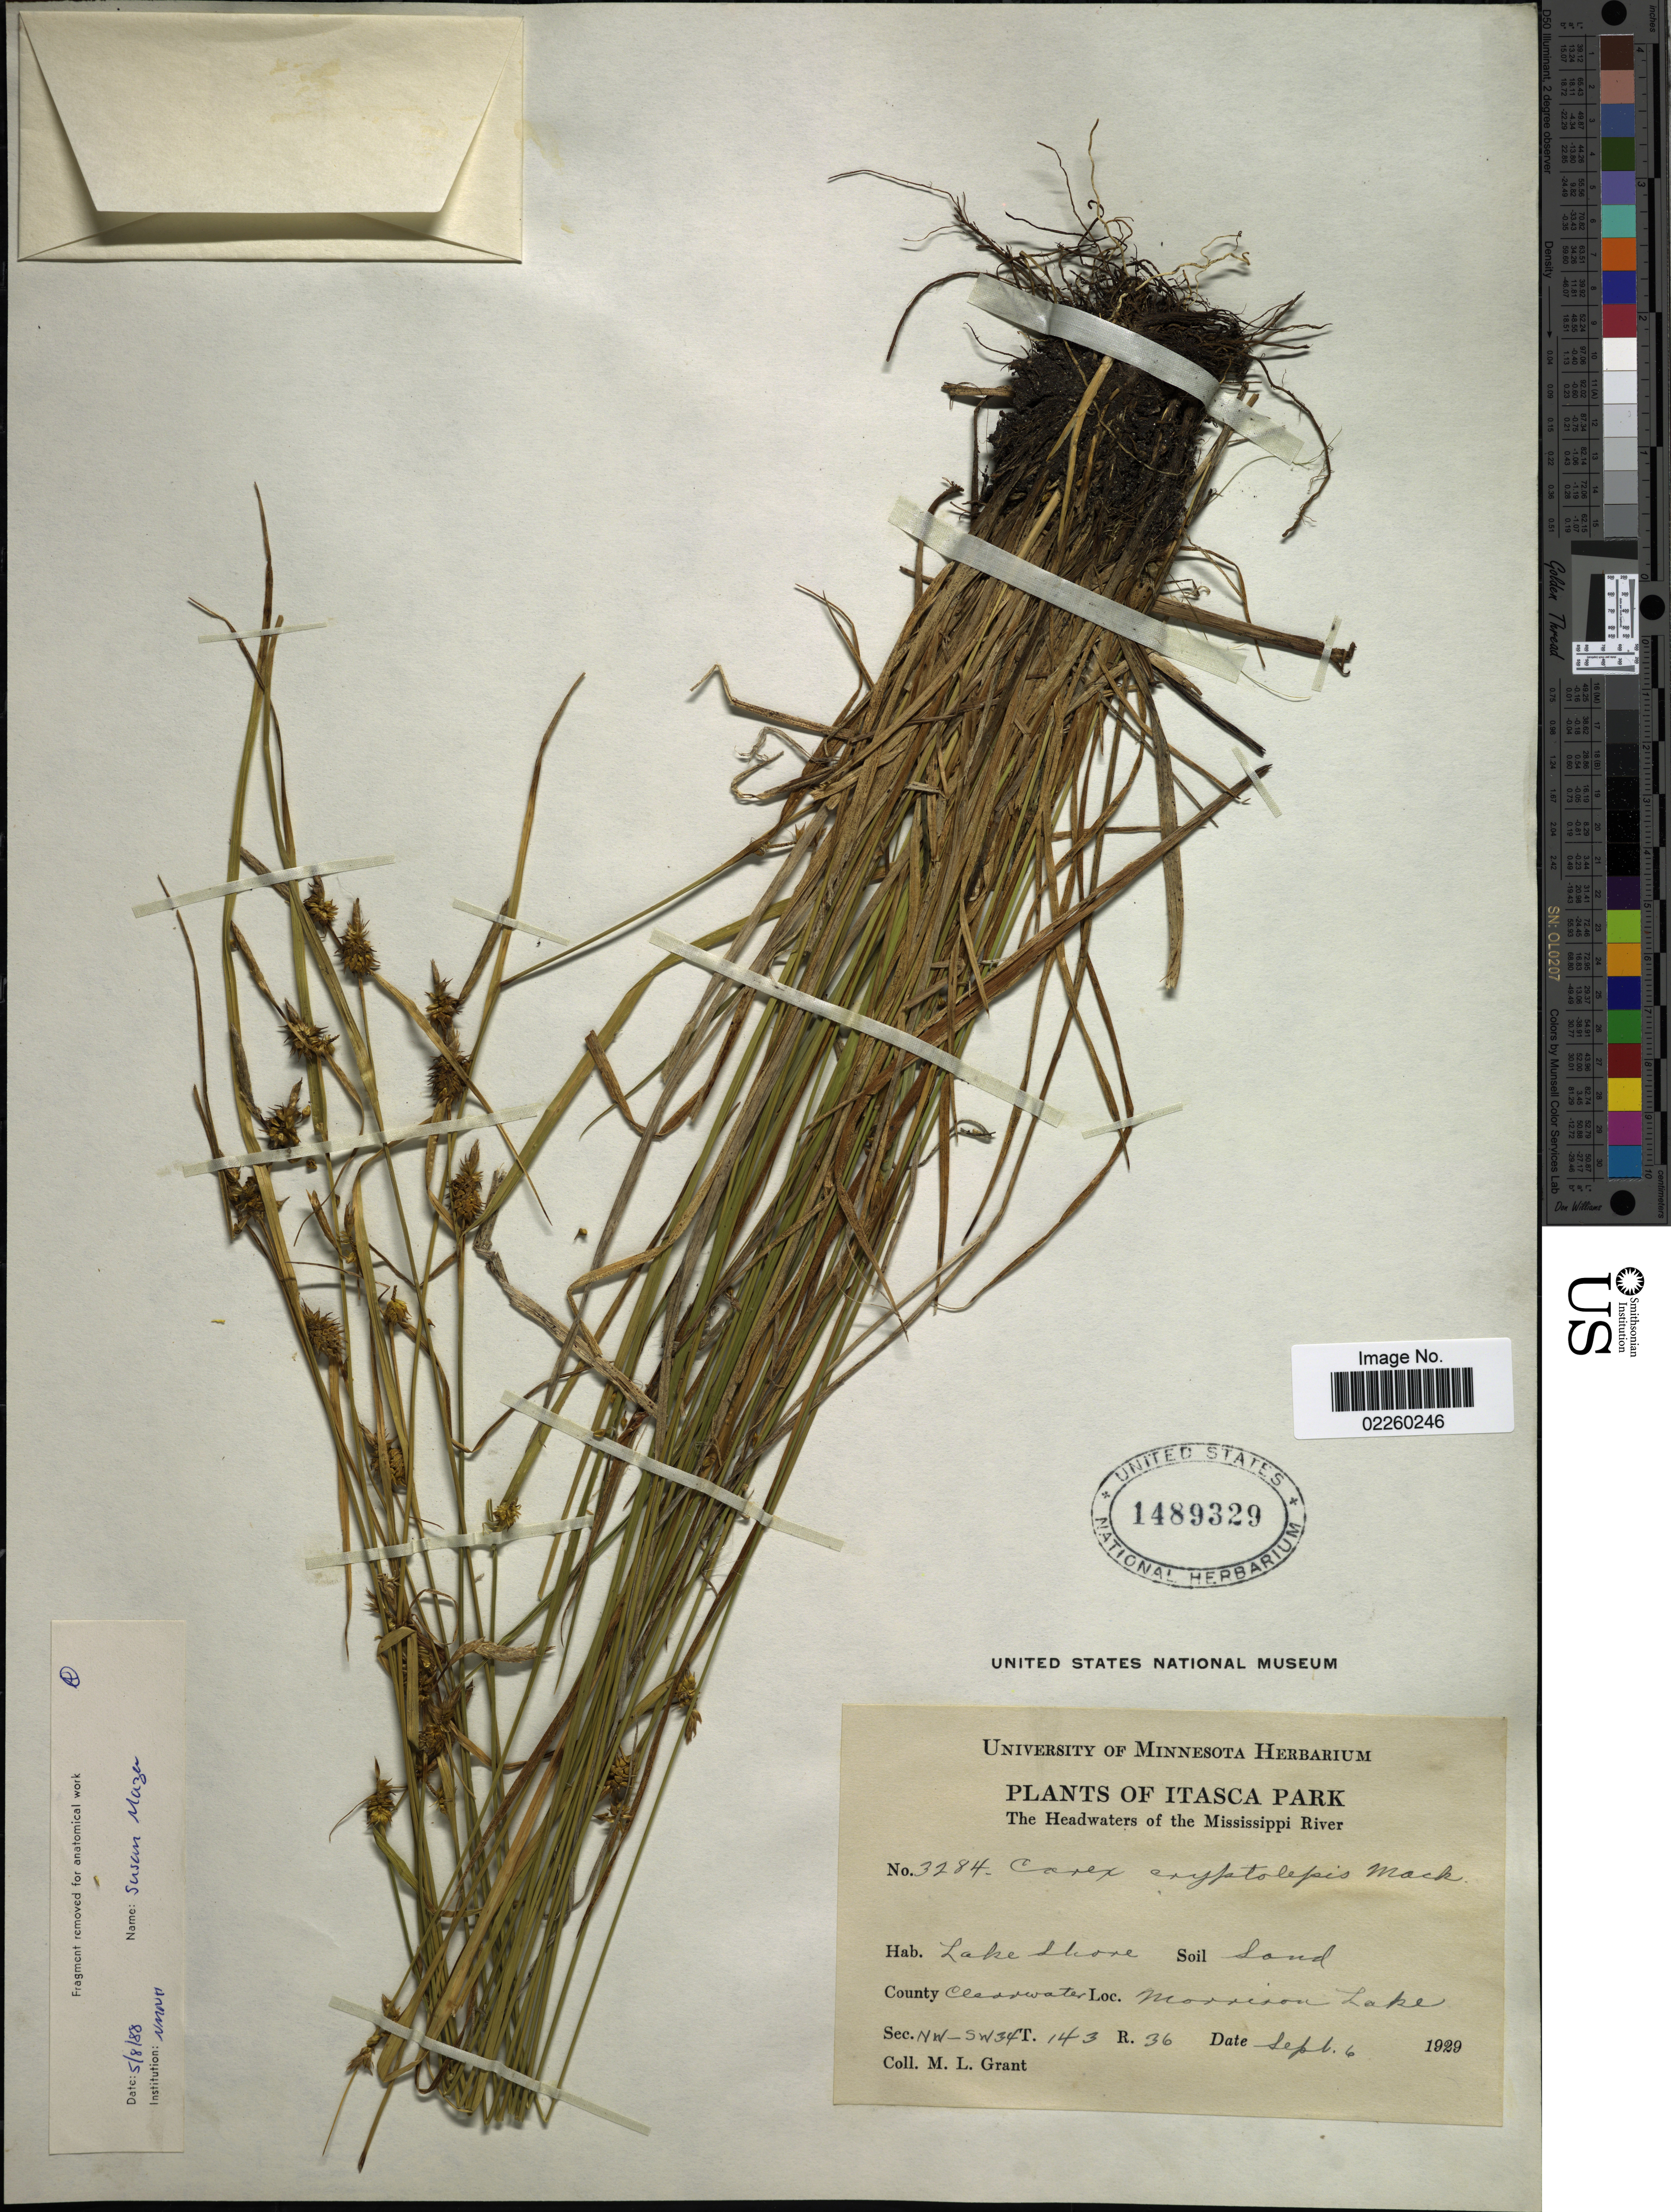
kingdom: Plantae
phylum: Tracheophyta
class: Liliopsida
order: Poales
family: Cyperaceae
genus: Carex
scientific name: Carex cryptolepis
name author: Mack.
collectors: M. L. Grant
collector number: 3284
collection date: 1929-09-06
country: United States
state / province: Minnesota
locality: Itasca Park, The Headwaters of the Mississippi River, Lake shore, County Clearwater, Morrison Lake, NSW34 T143 R36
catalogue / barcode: US 1489329